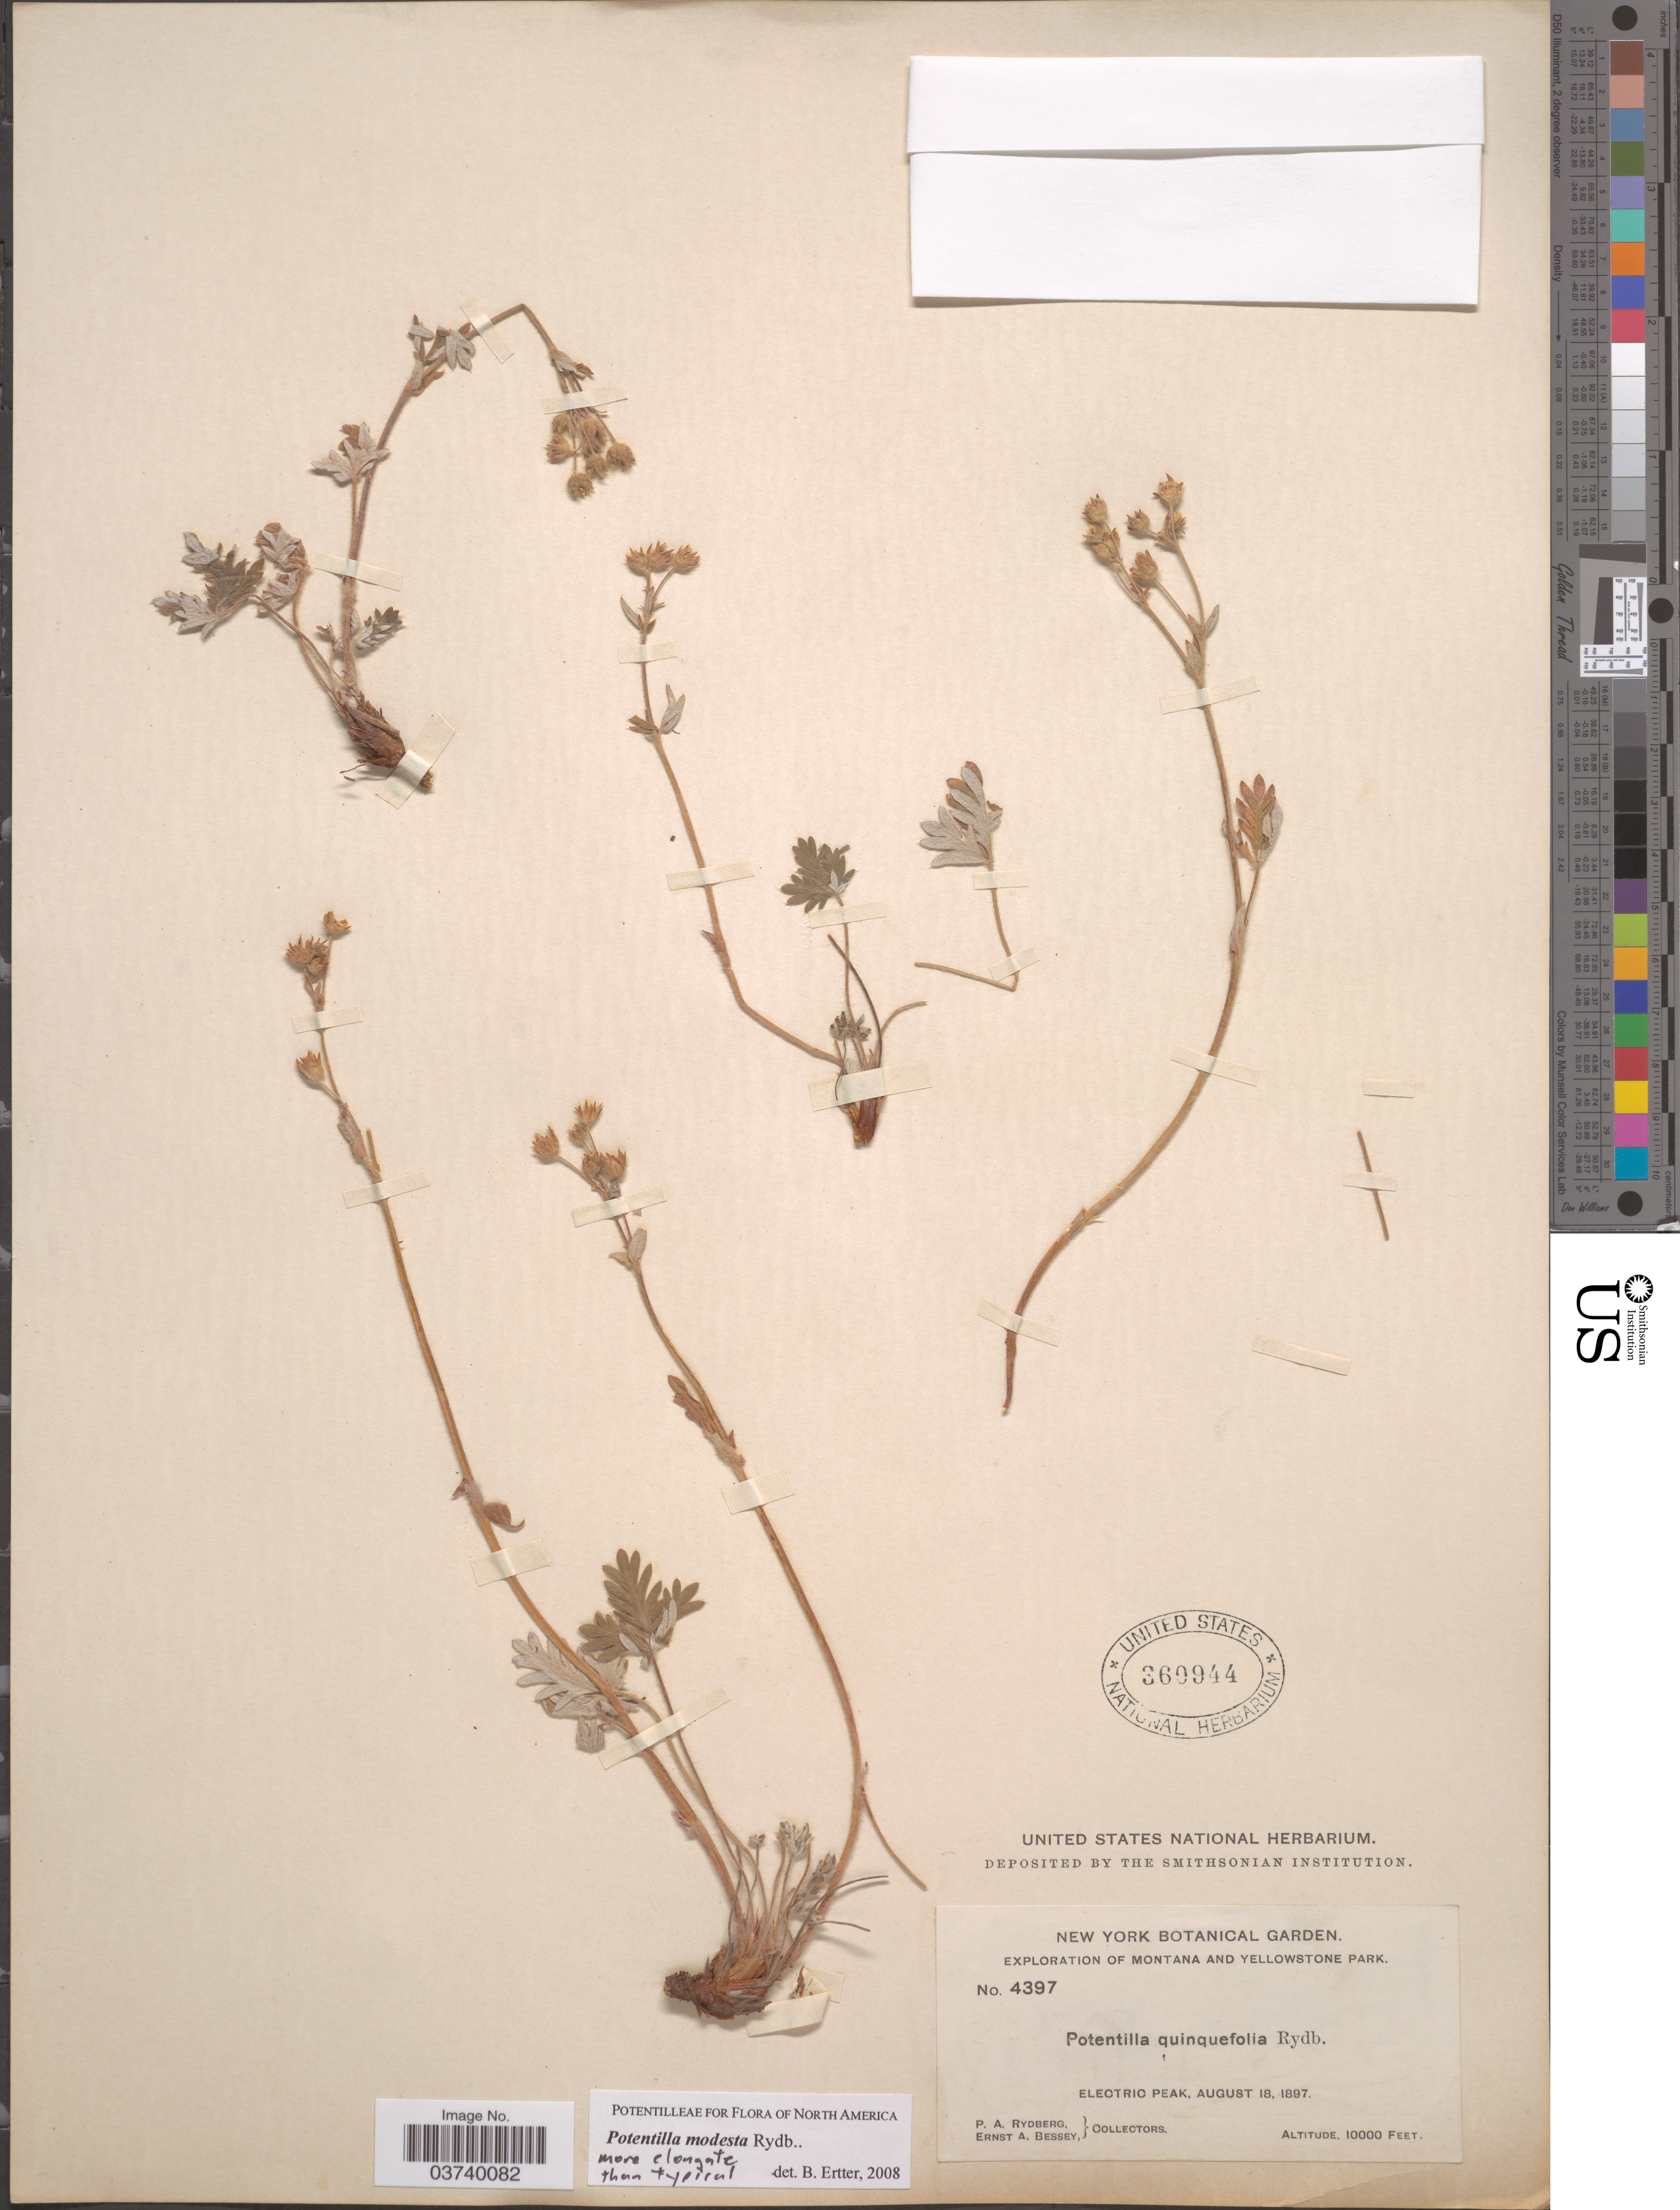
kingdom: Plantae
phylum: Tracheophyta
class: Magnoliopsida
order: Rosales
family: Rosaceae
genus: Potentilla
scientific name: Potentilla modesta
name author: Rydb.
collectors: P. A. Rydberg & E. A. Bessey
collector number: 4397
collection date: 1897-08-18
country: United States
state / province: Montana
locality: Yellowstone Park. Electric Peak.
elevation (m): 3048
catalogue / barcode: US 360944